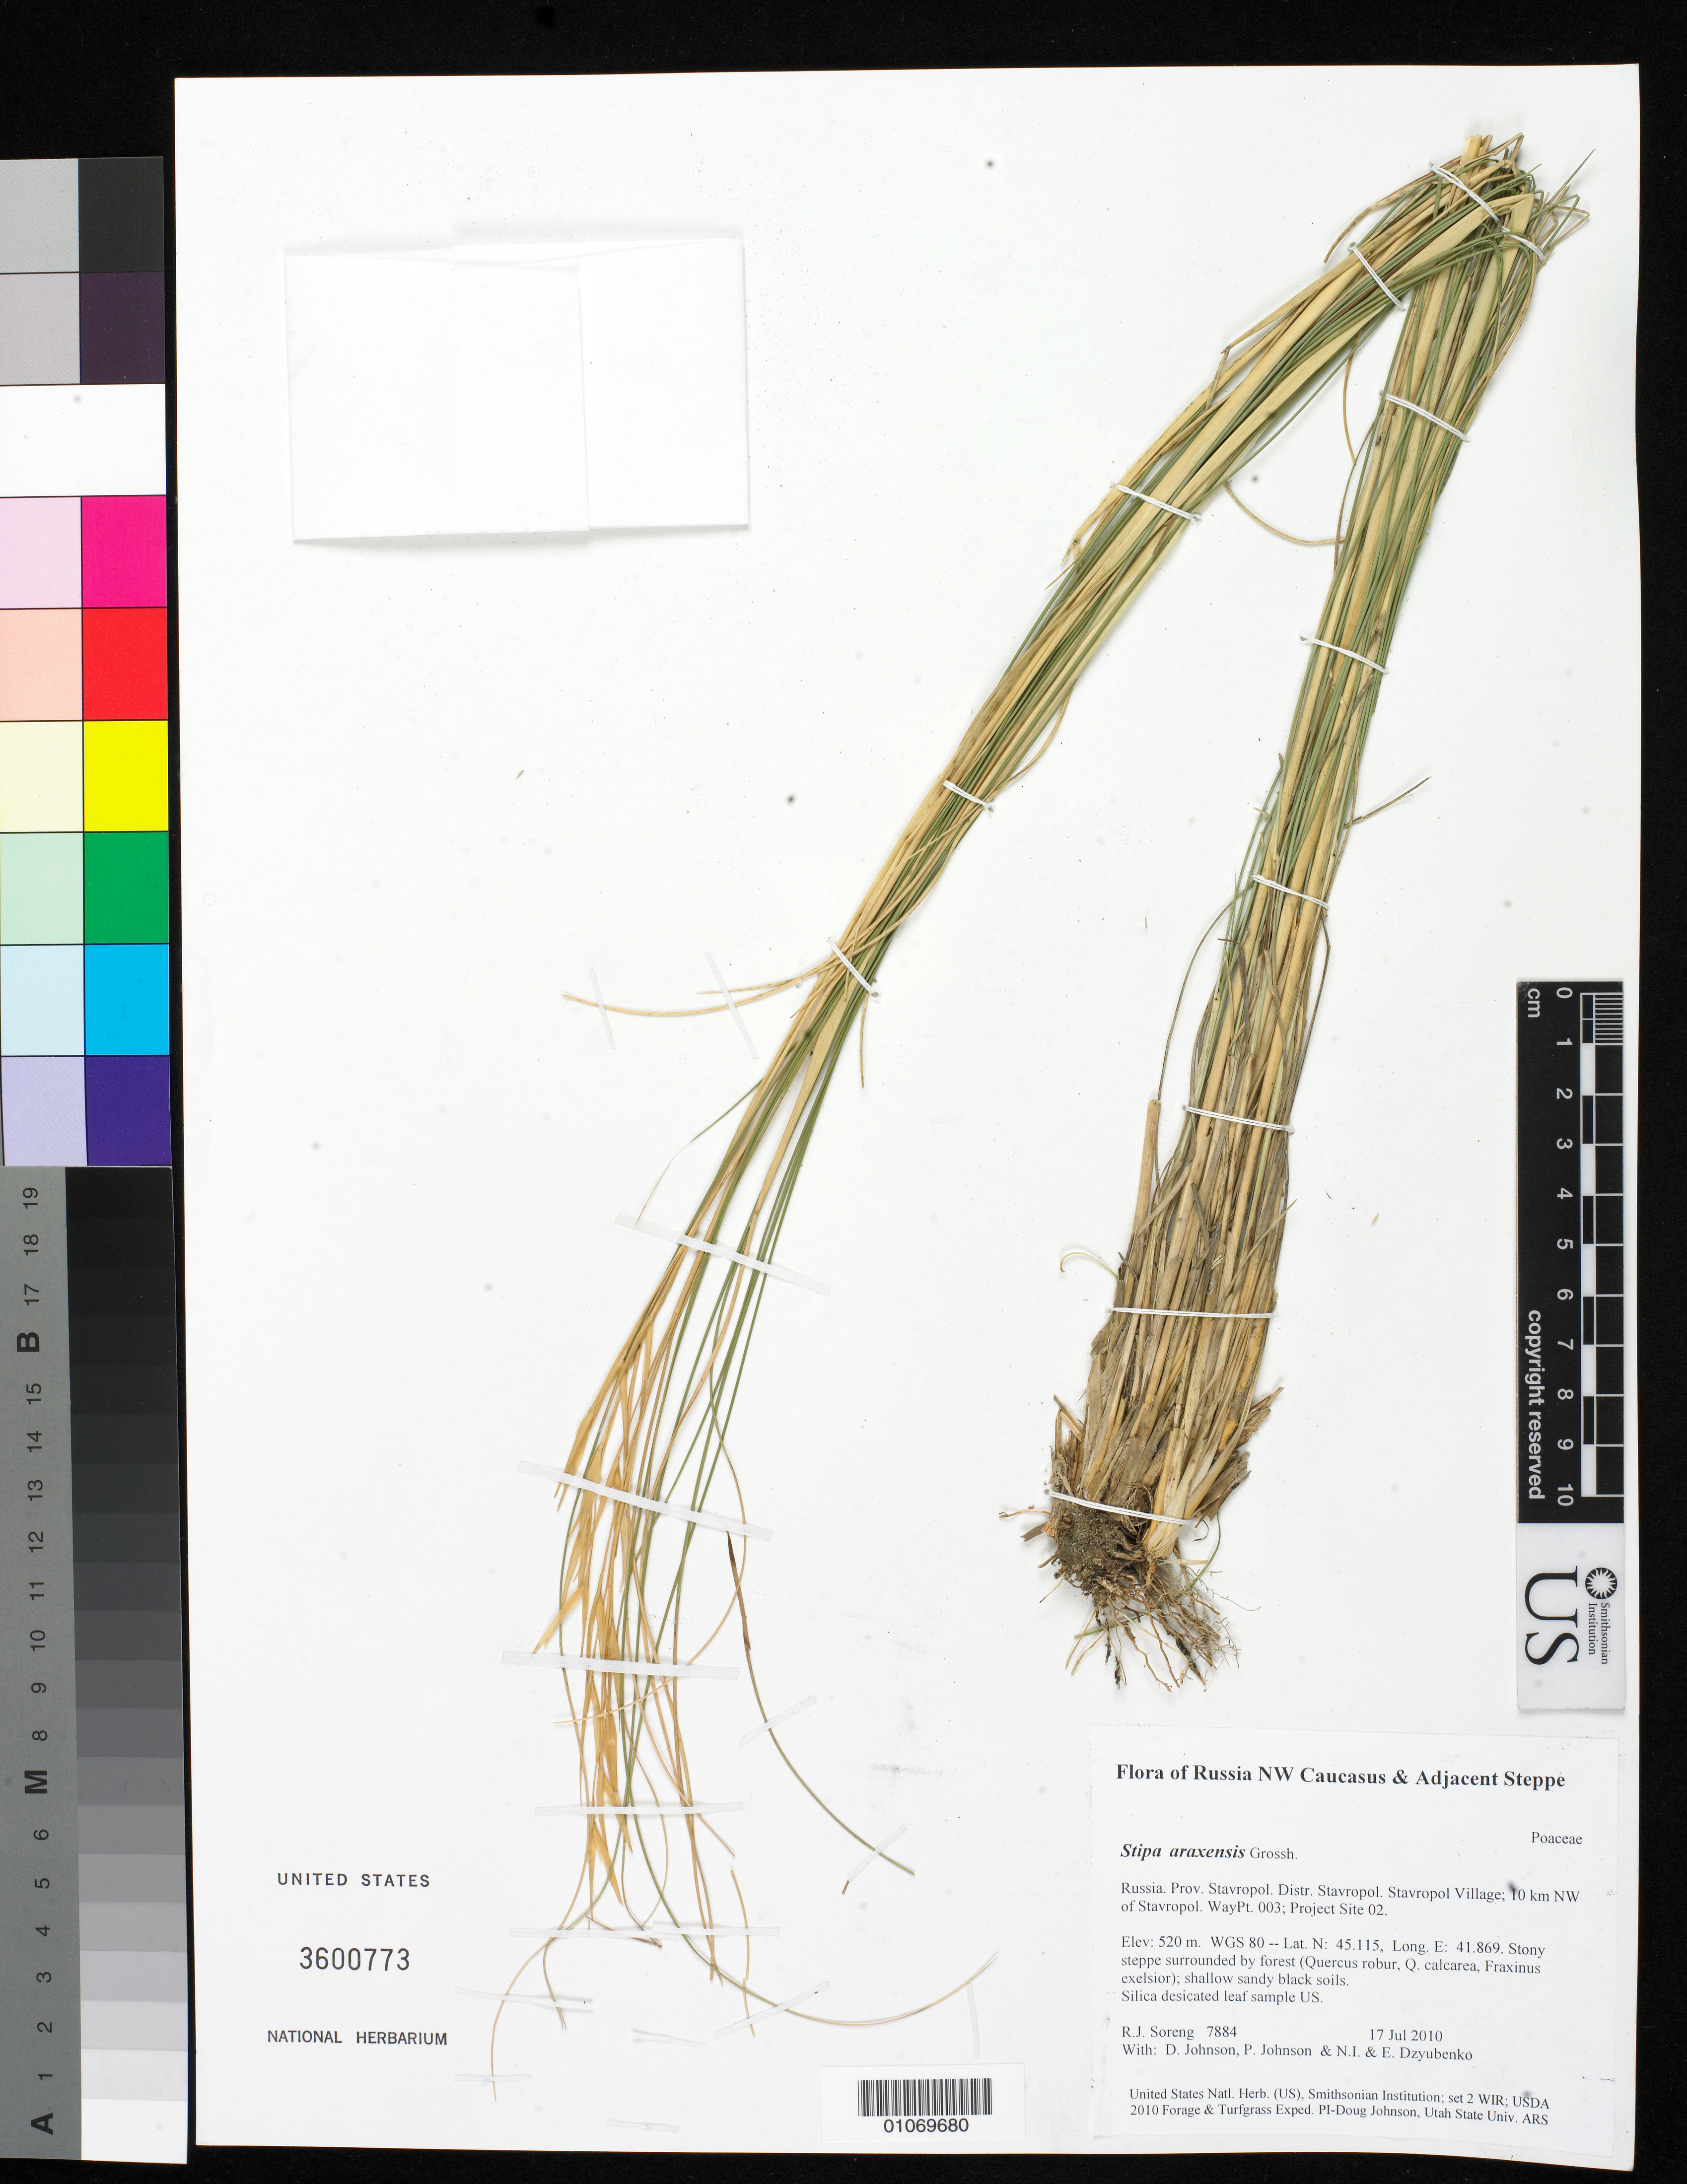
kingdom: Plantae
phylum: Tracheophyta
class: Liliopsida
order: Poales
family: Poaceae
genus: Stipa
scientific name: Stipa araxensis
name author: Grossh.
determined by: Soreng, Robert J., Research Associate (BOT), Smithsonian Institution - National Museum of Natural History (UNITED STATES)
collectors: R. J. Soreng, D. Johnson, P. Johnson, N. Dzyubenko & E. Dzyubenko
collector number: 7884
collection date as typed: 17 Jul 2010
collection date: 2010-07-17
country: Russian Federation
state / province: Stavropol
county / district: Stavropol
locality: Stavropol Village; 10 km NW of Stavropol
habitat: Stony steppe surrounded by forest (Quercus robur, Q. calcarea, Fraxinus exelsior); shallow sandy black soils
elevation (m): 520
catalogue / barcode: US 3600773